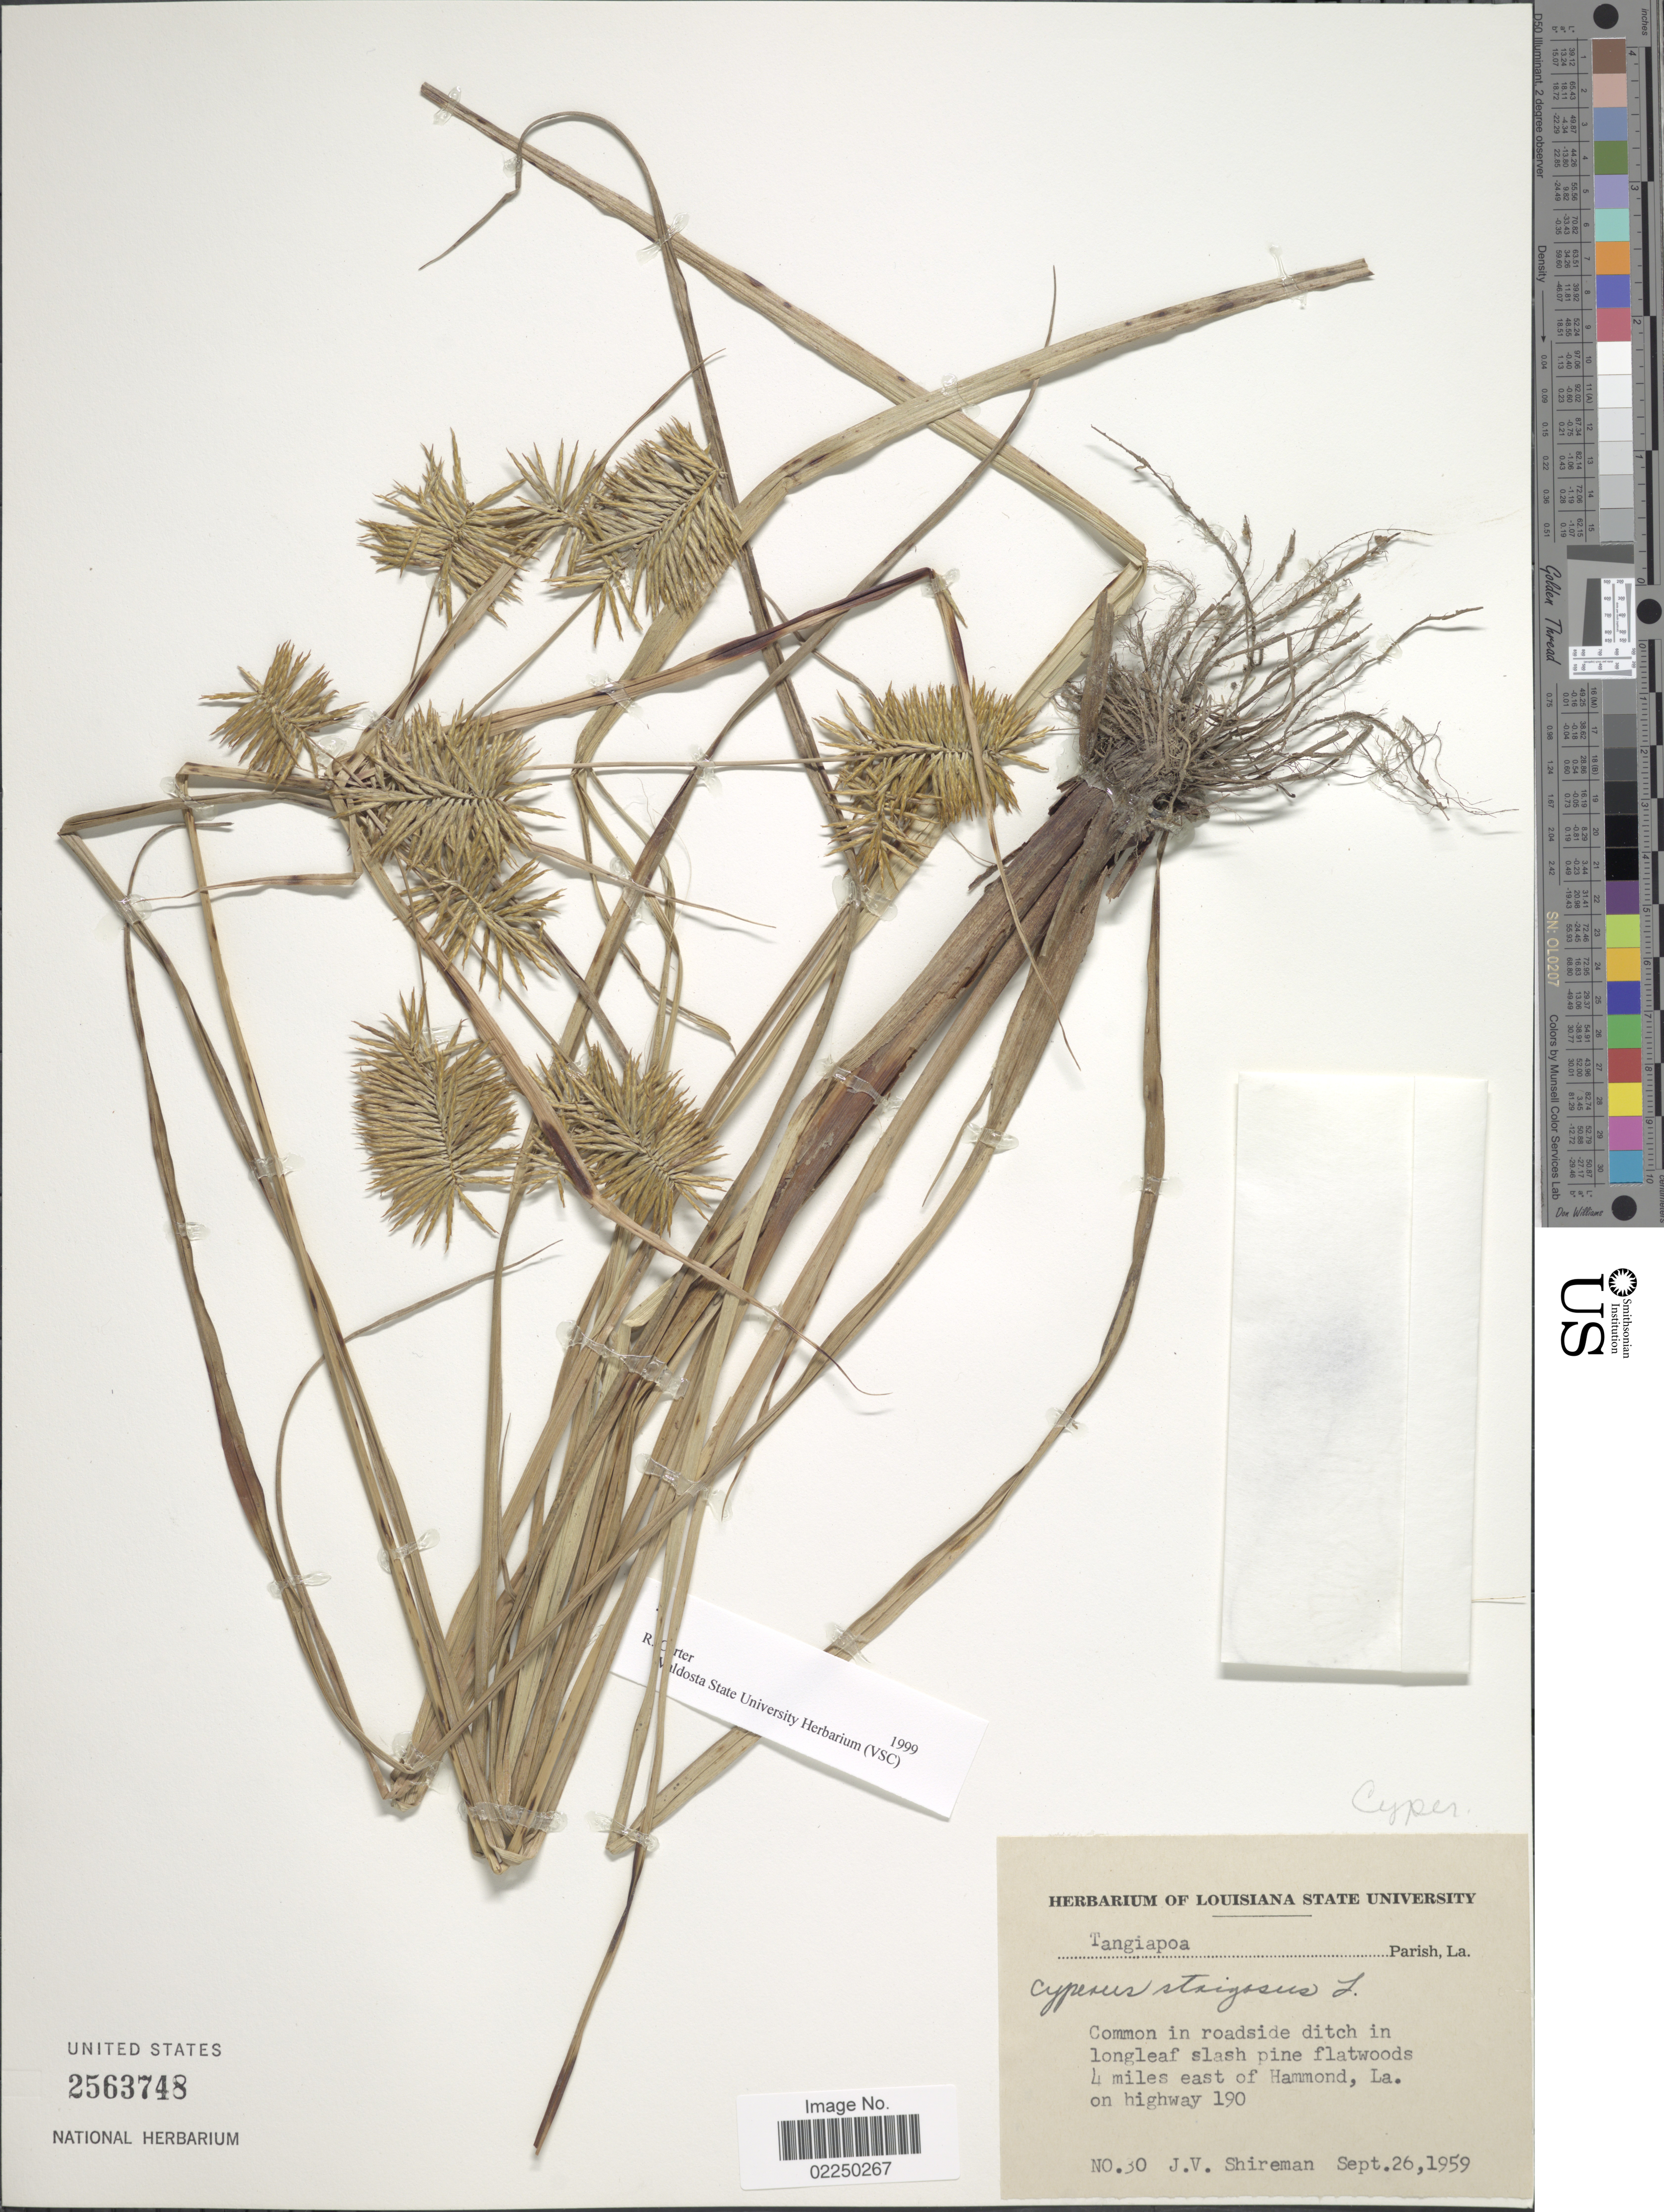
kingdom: Plantae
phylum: Tracheophyta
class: Liliopsida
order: Poales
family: Cyperaceae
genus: Cyperus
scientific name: Cyperus strigosus L.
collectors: J. Shireman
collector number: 30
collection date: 1959-09-26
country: United States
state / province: Louisiana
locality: Tangiapoa Parish, In roadside ditch in longleaf slash pine flatwoods, 4 miles east of Hammond, on highway 190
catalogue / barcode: US 2563748